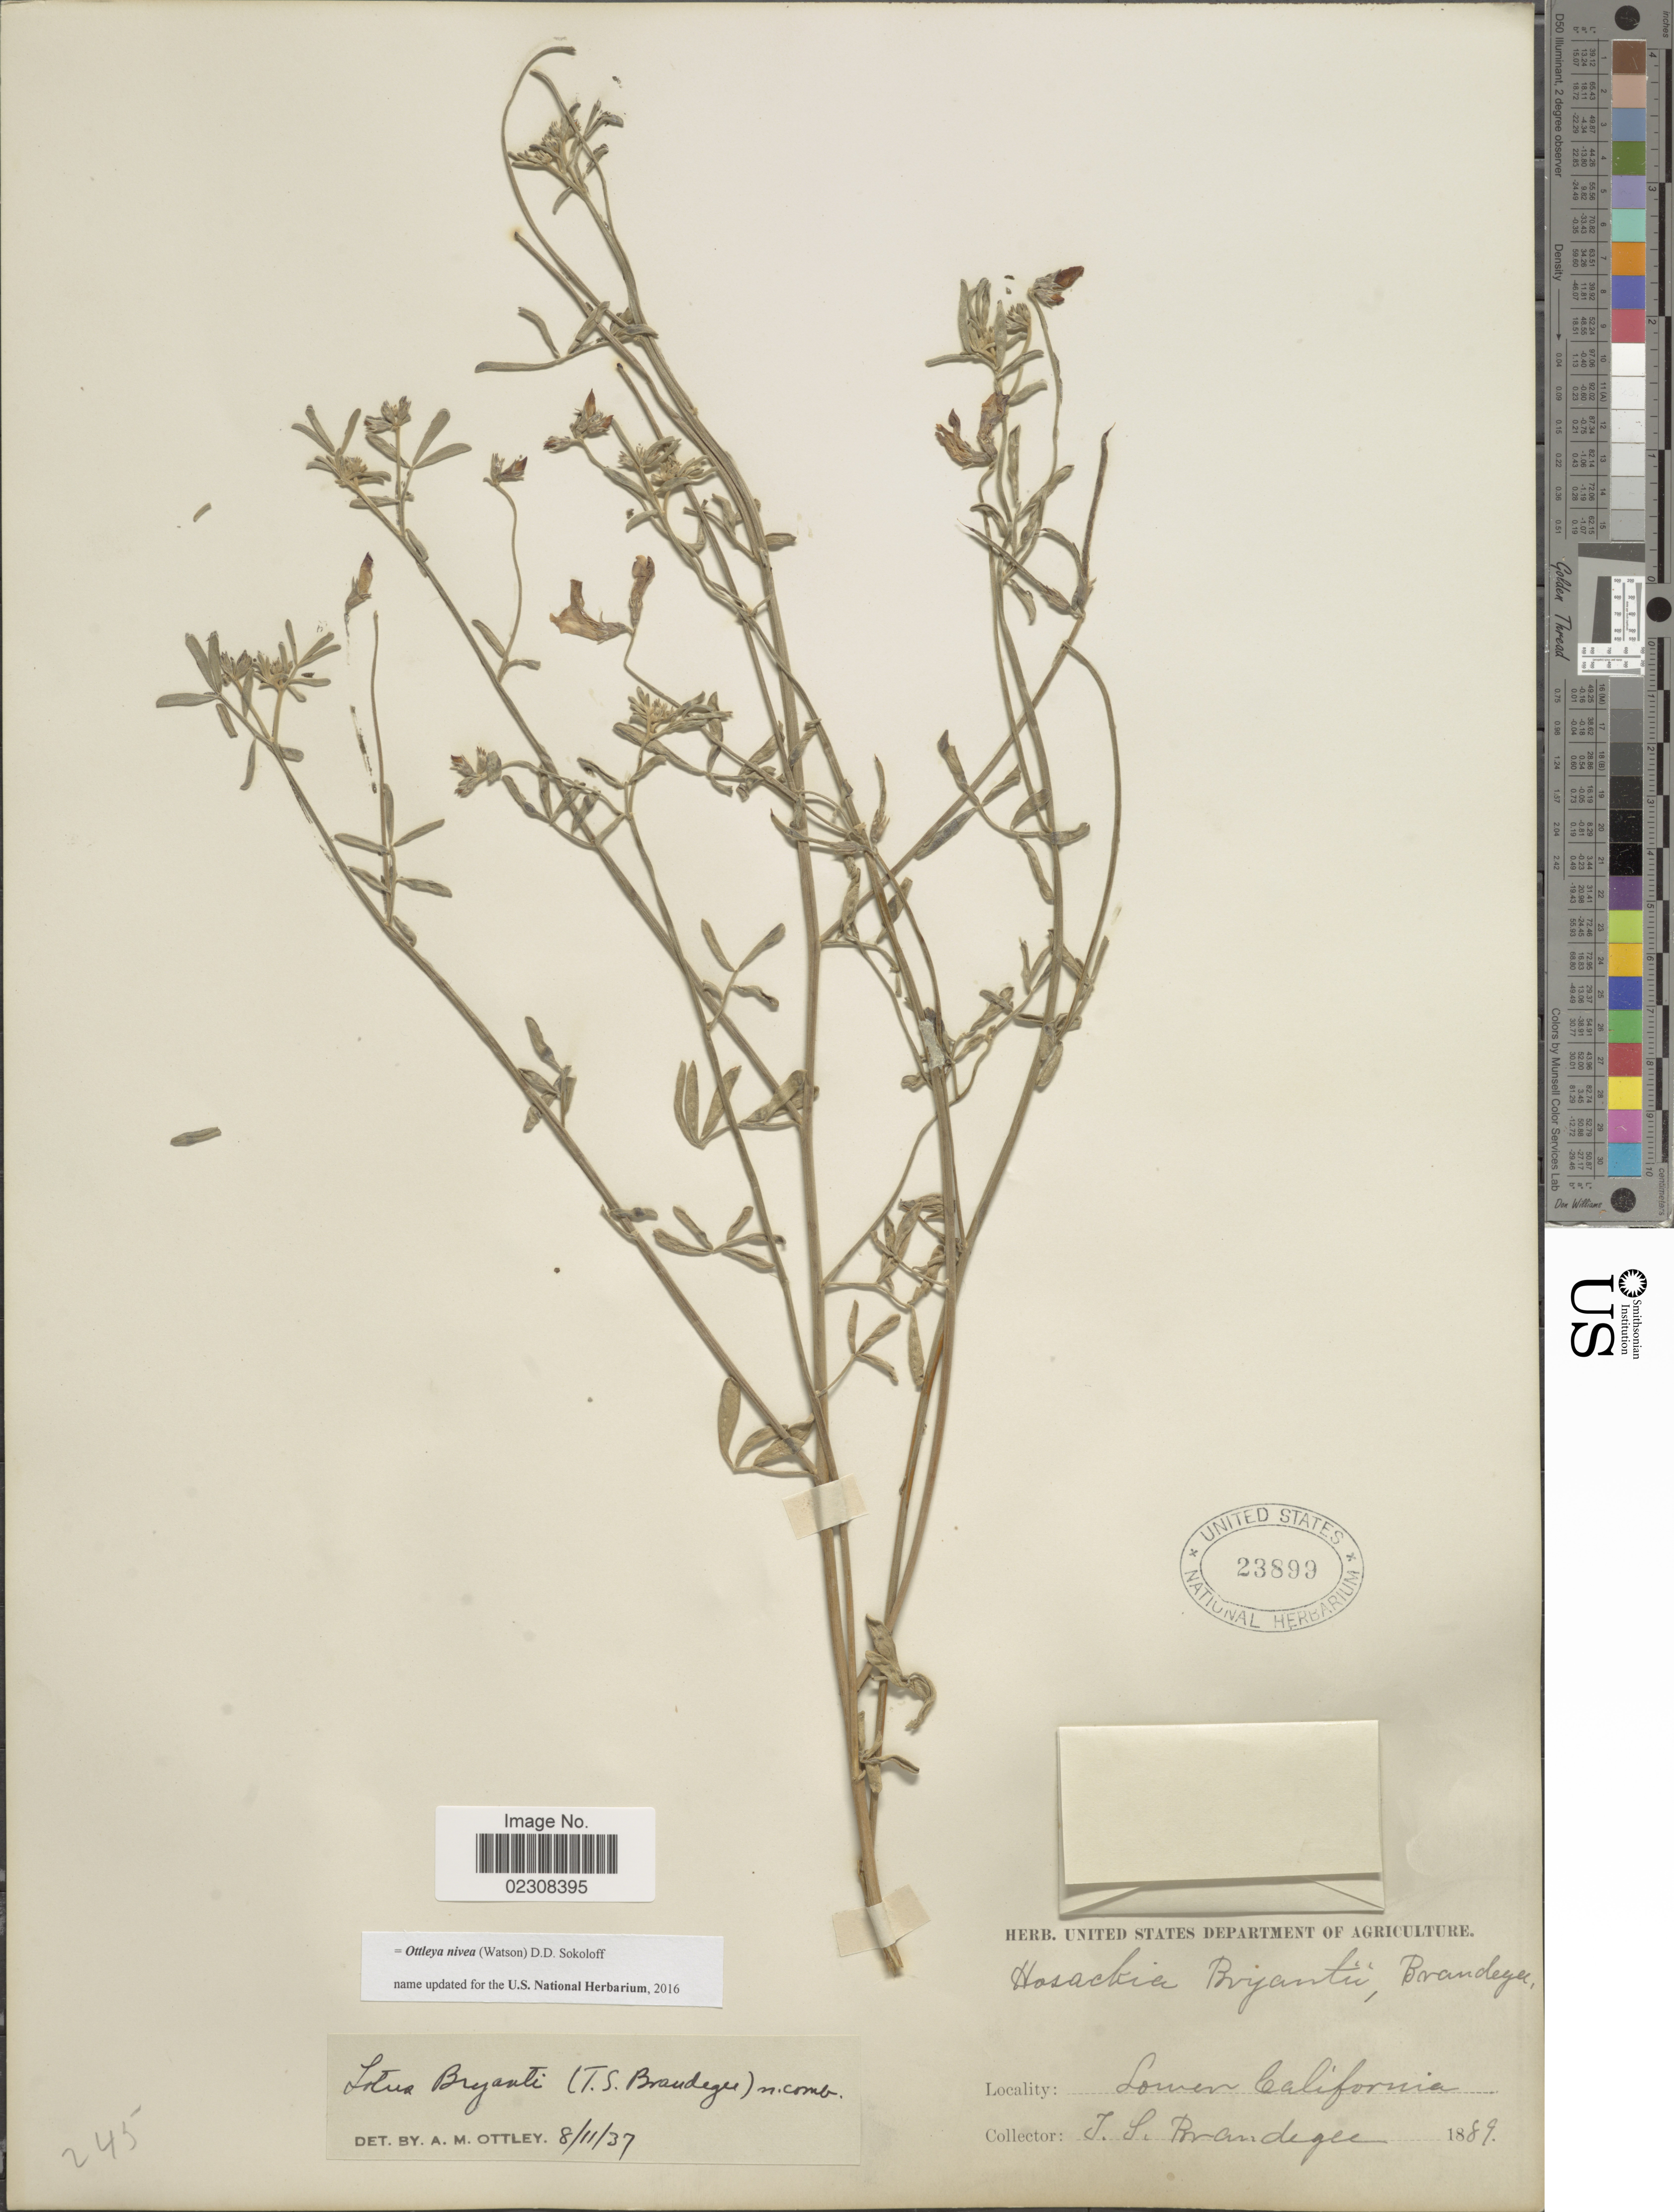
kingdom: Plantae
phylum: Tracheophyta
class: Magnoliopsida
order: Fabales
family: Fabaceae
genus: Ottleya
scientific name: Ottleya nivea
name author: (Watson) D.D. Sokoloff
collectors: J. S. Brandegee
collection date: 1889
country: Mexico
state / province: Baja California Norte / Baja California Sur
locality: Lower California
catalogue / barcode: US 23899